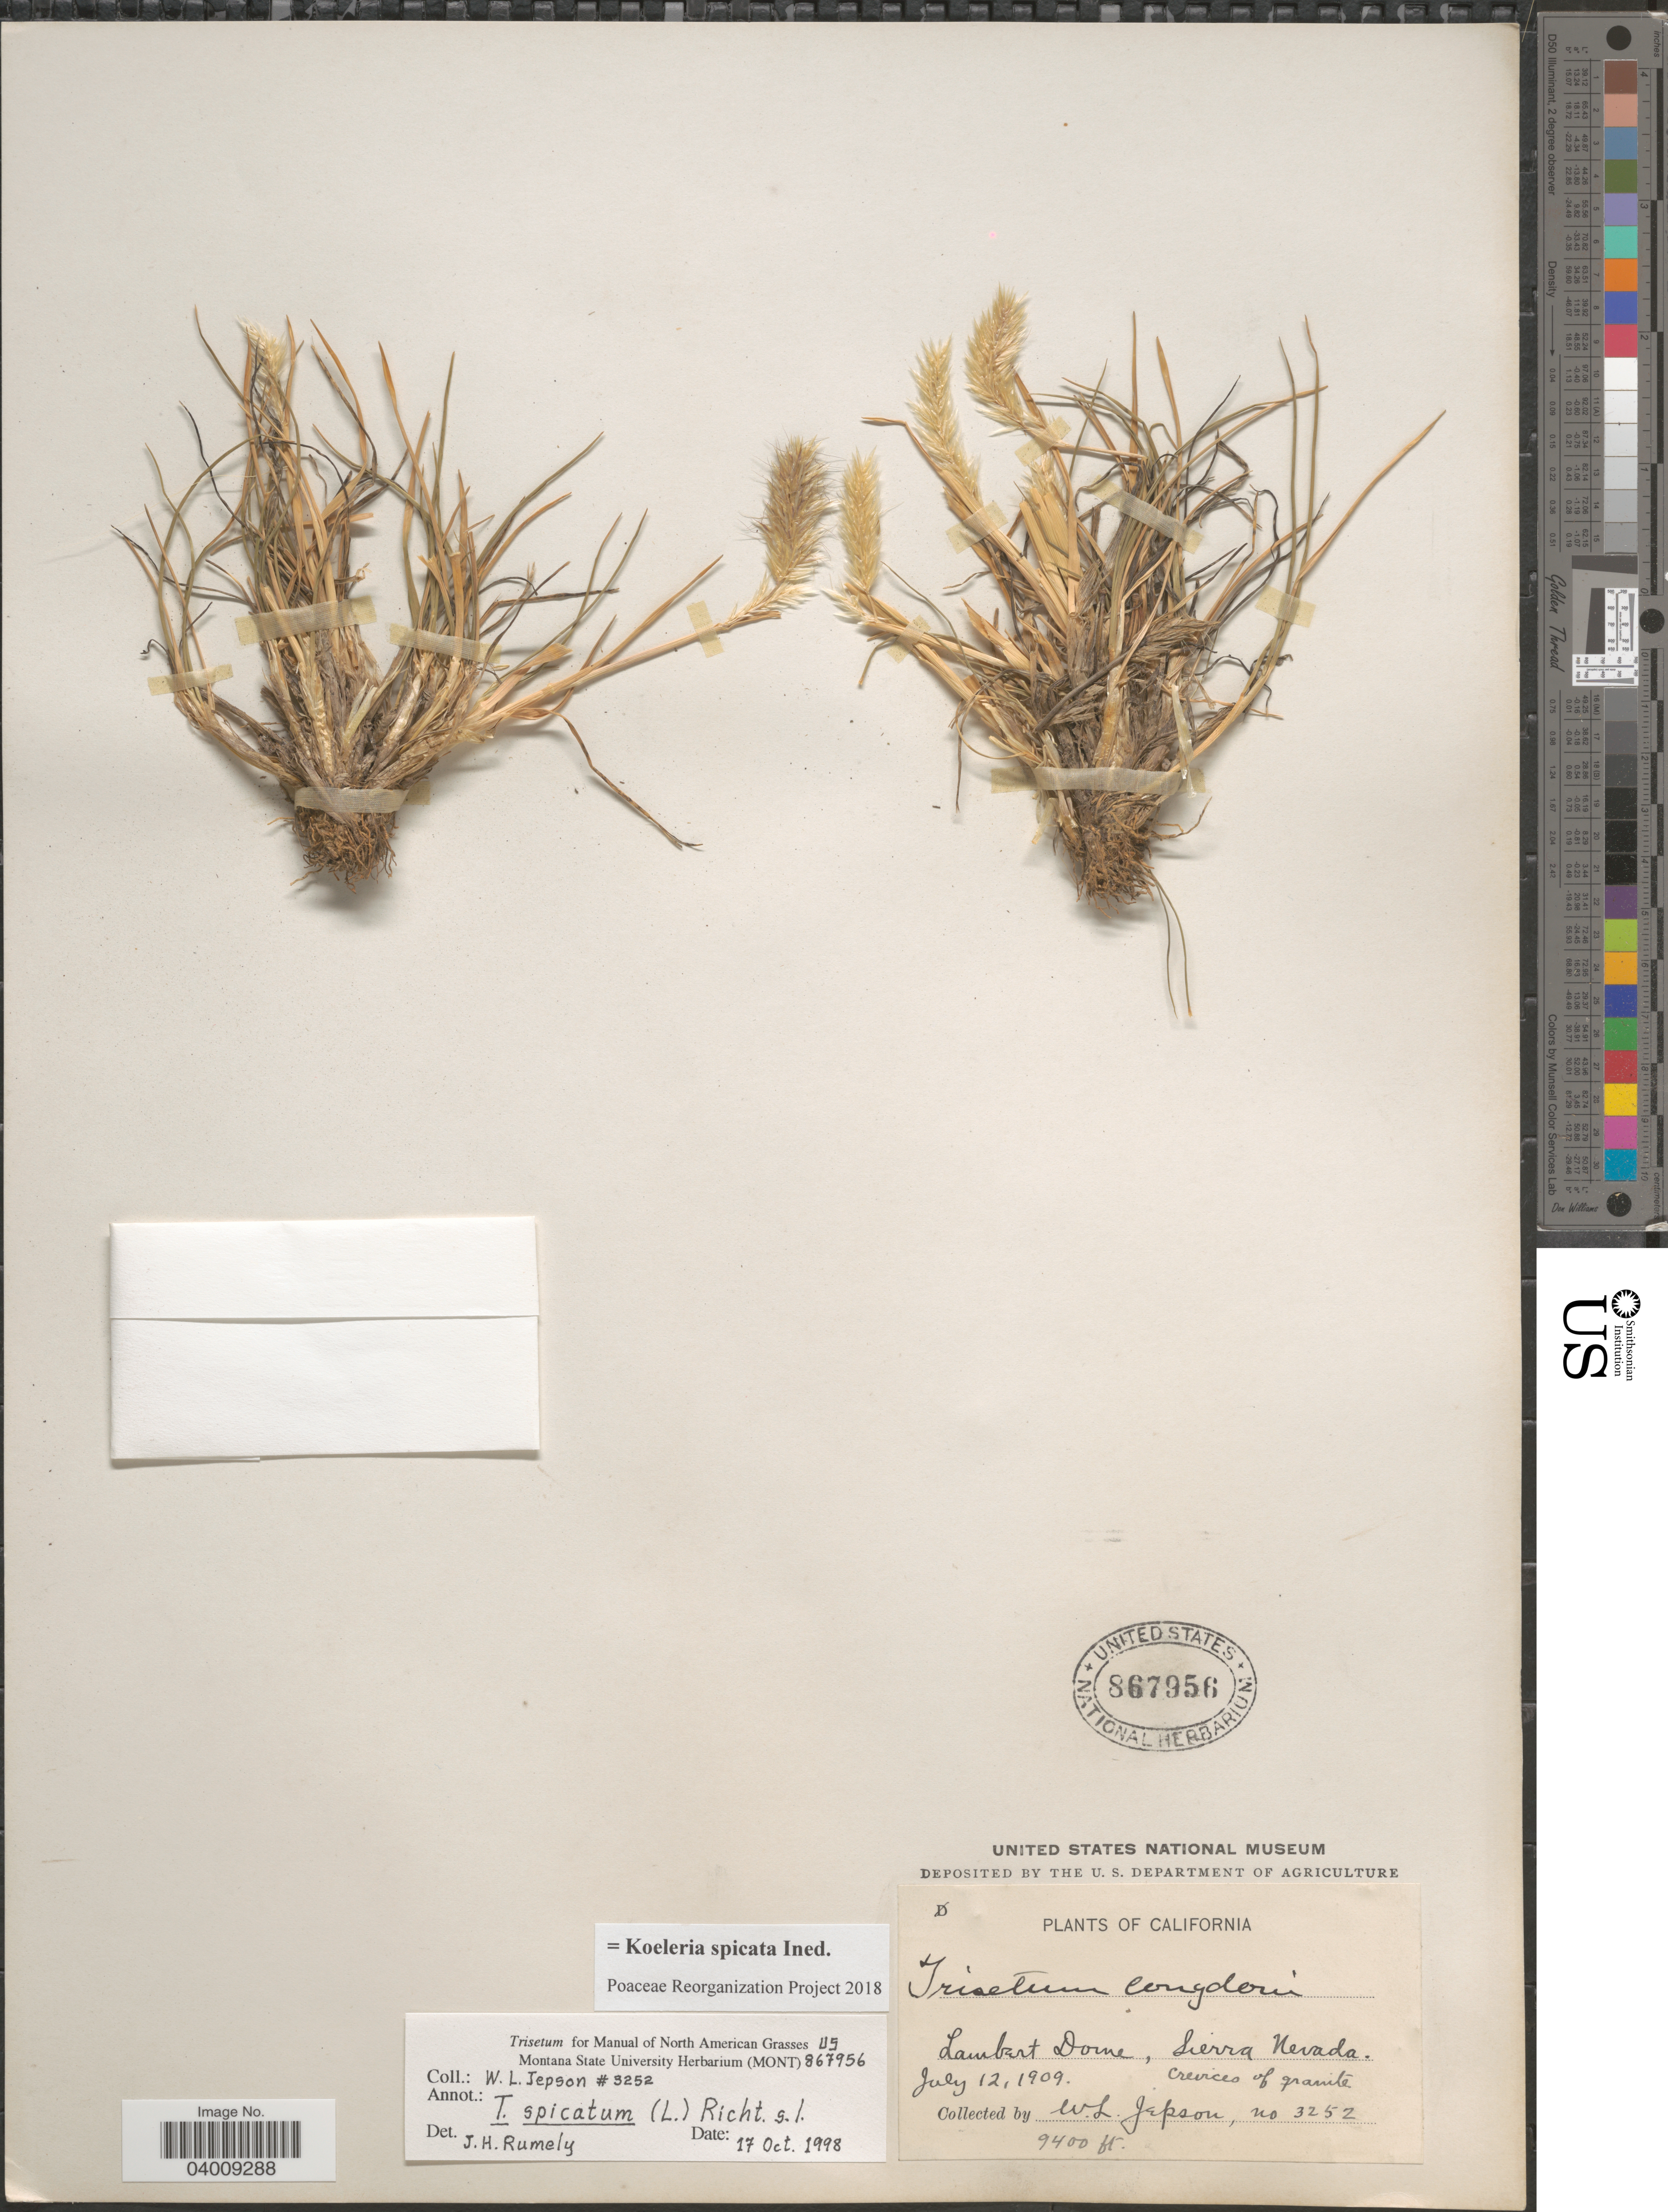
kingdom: Plantae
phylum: Tracheophyta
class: Liliopsida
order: Poales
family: Poaceae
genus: Koeleria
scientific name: Koeleria spicata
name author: (L.) Barberá et al.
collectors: W. L. Jepson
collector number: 3252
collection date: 1909-07-12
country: United States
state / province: California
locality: Lambert Dome, Sierra Nevada.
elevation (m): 2865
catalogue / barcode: US 867956